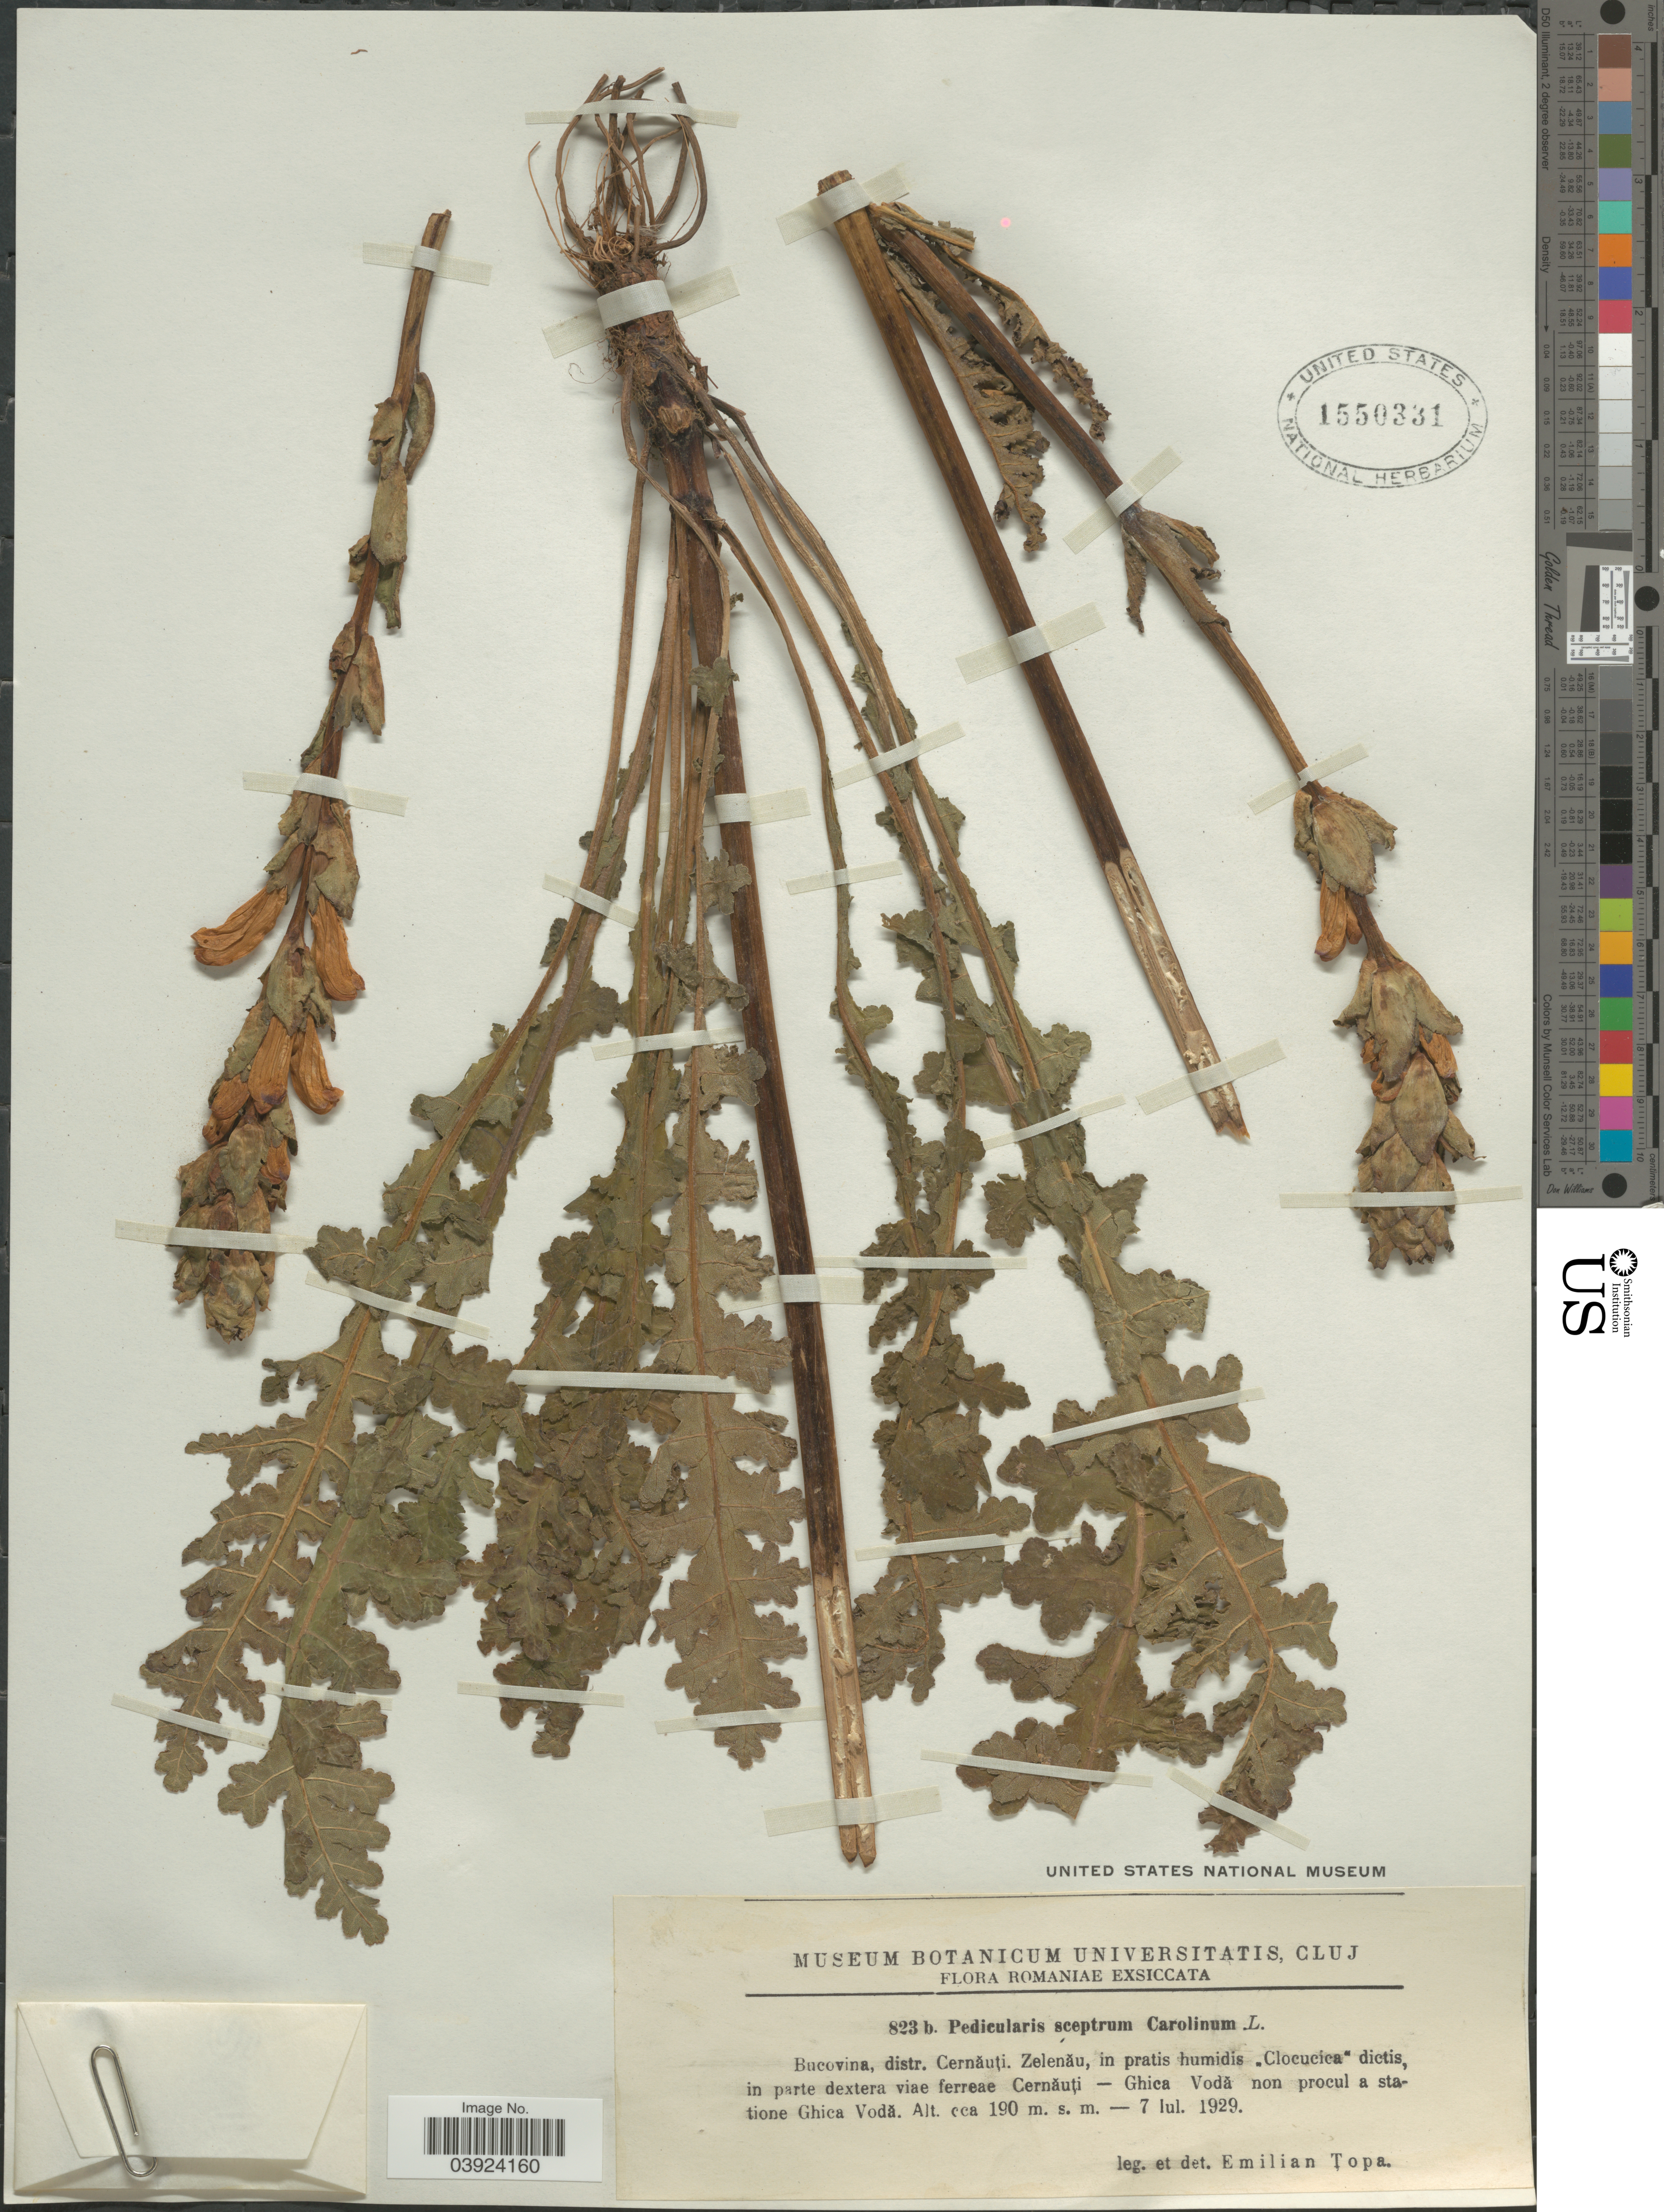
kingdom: Plantae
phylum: Tracheophyta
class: Magnoliopsida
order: Lamiales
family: Orobanchaceae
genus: Pedicularis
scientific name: Pedicularis sceptrum-carolinum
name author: L.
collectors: E. Topa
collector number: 823b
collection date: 1929-07-07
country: Romania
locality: Romaniae. Bucovina, distr. Cernăuţi. Zelenău, in pratis humides "Clocucica" dictis, in parte dextera viae ferreae Cernăuţi - Ghica Vodă non procul a statione Ghica Vodă.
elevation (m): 190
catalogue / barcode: US 1550331